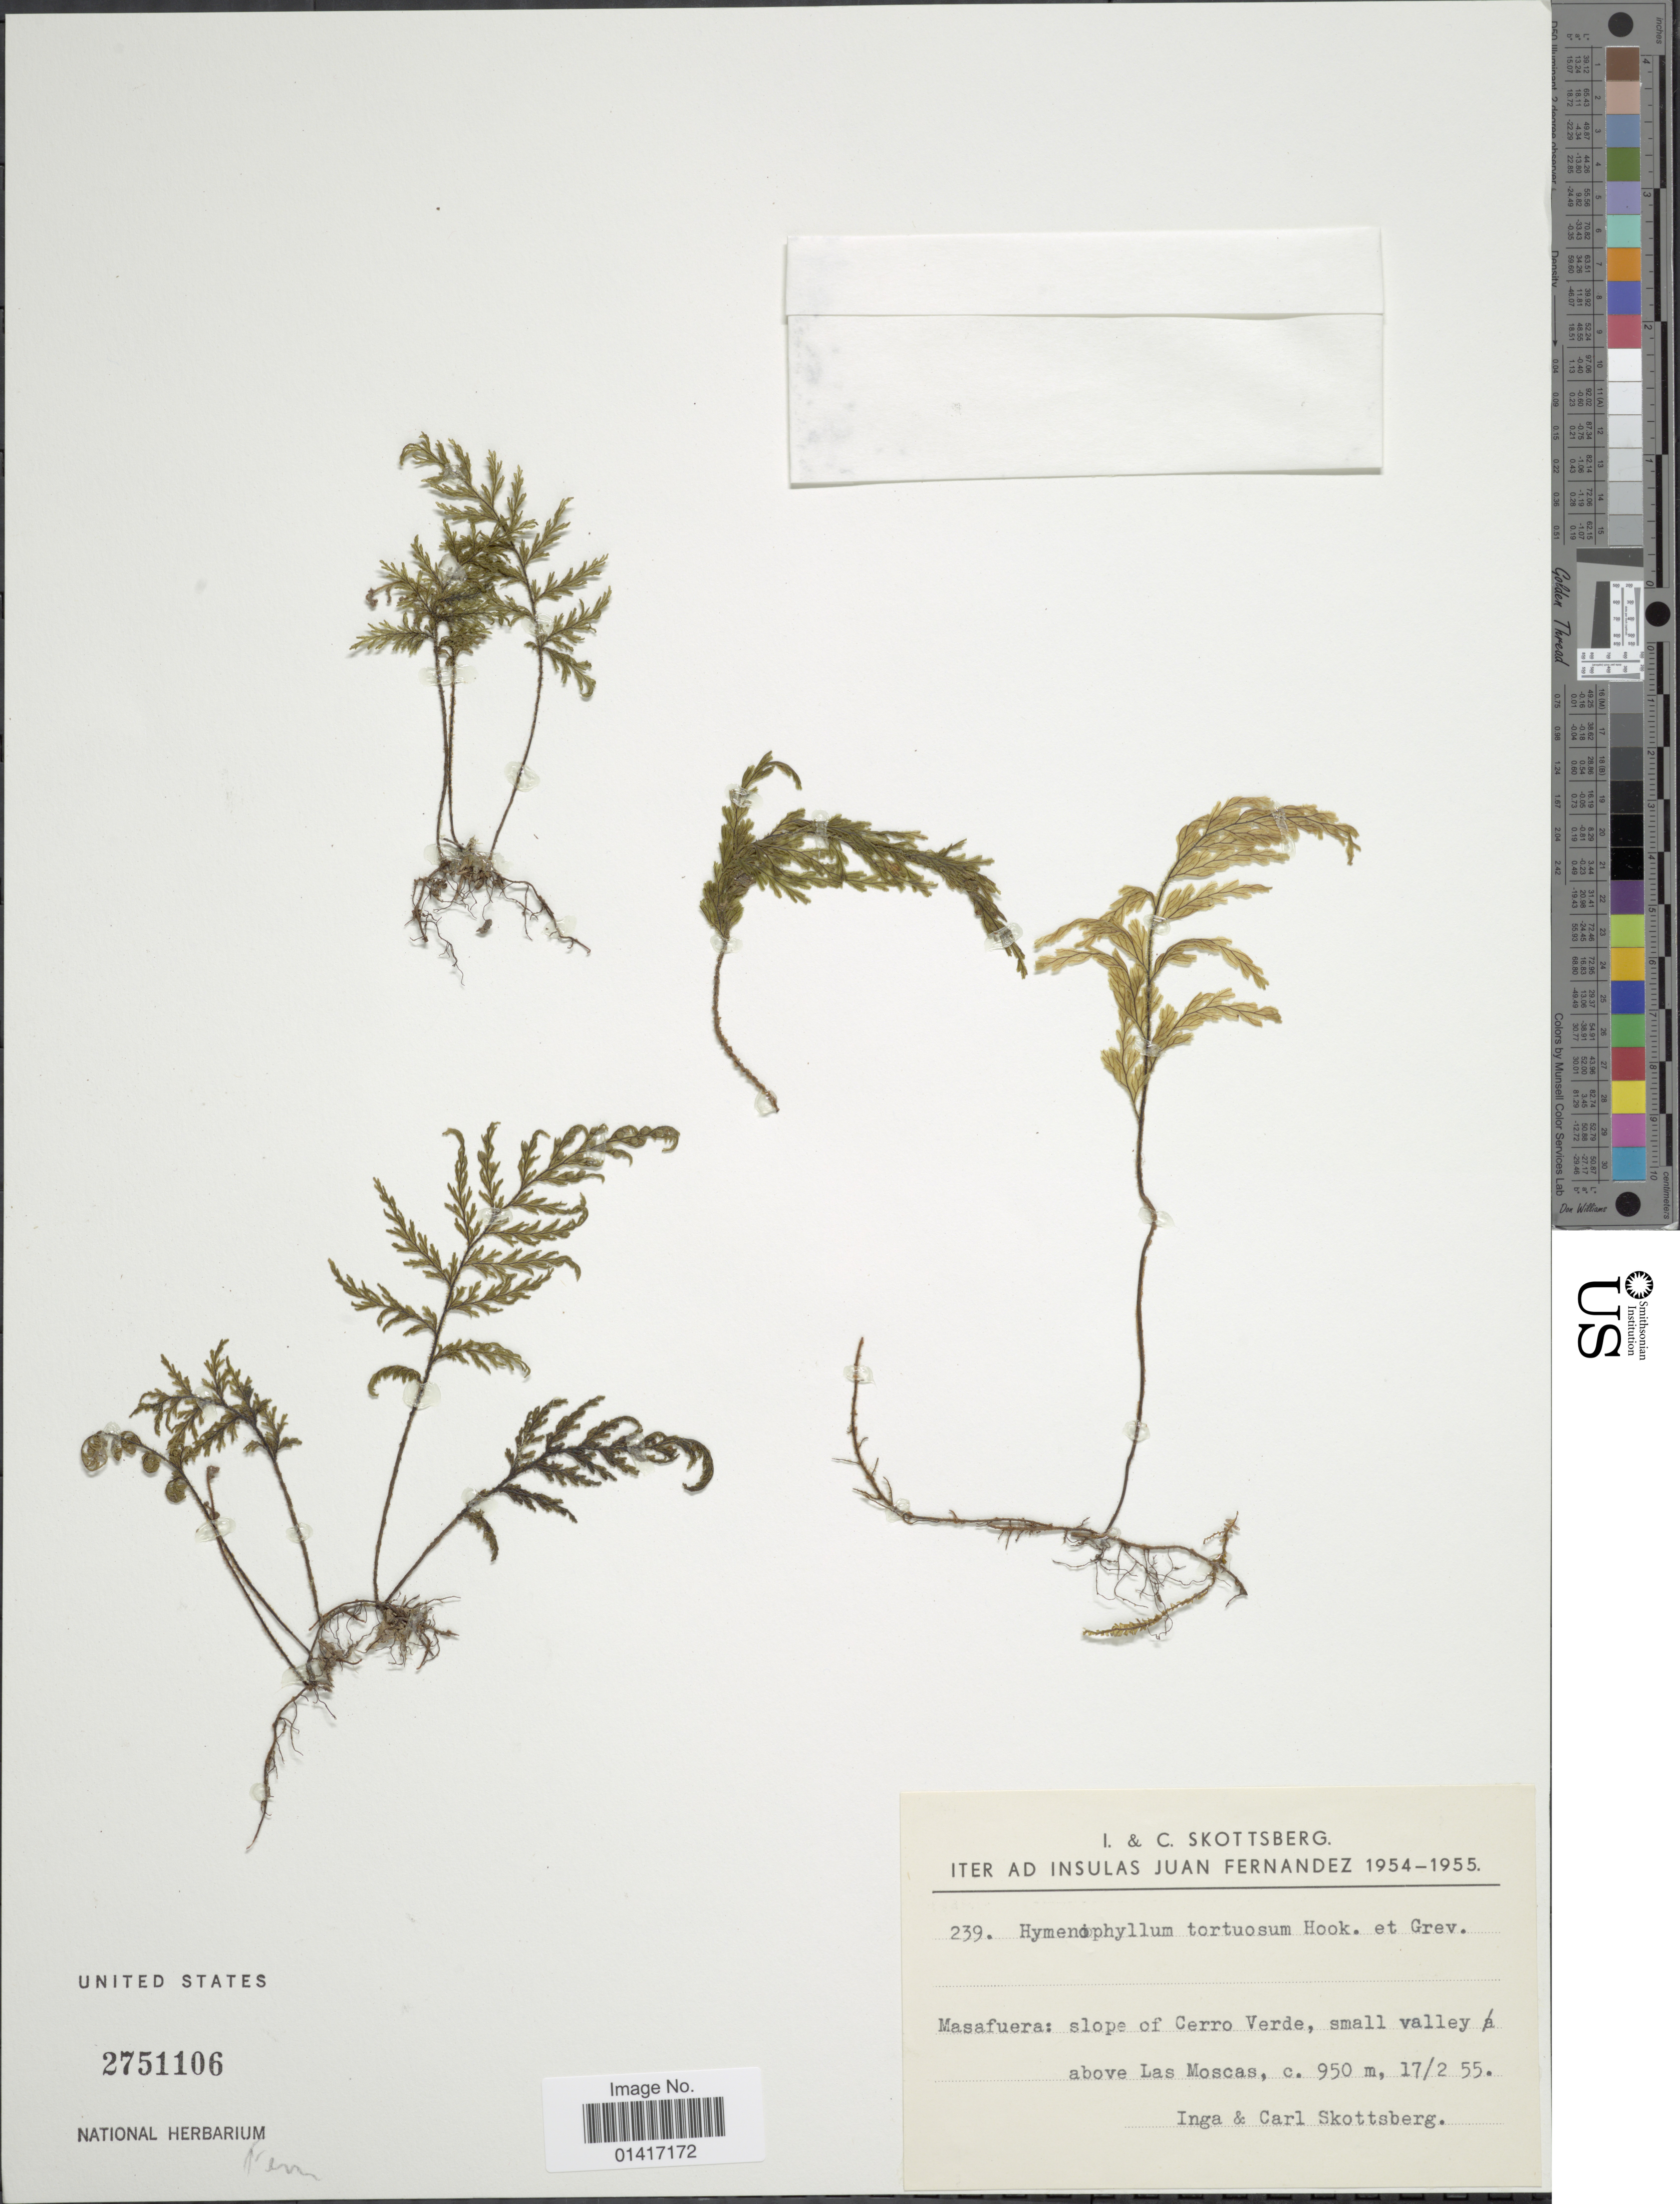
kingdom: Plantae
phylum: Tracheophyta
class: Polypodiopsida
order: Hymenophyllales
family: Hymenophyllaceae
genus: Hymenophyllum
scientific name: Hymenophyllum tortuosum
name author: Hook. & Grev.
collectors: C. Skottsberg & I. Skottsberg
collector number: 239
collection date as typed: Transcribed d/m/y: 17/2/55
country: Chile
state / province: Valparaíso (V)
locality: Masafeura: slope of Cerro Verde, small valley above Las Moscas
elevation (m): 950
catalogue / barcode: US 2751106